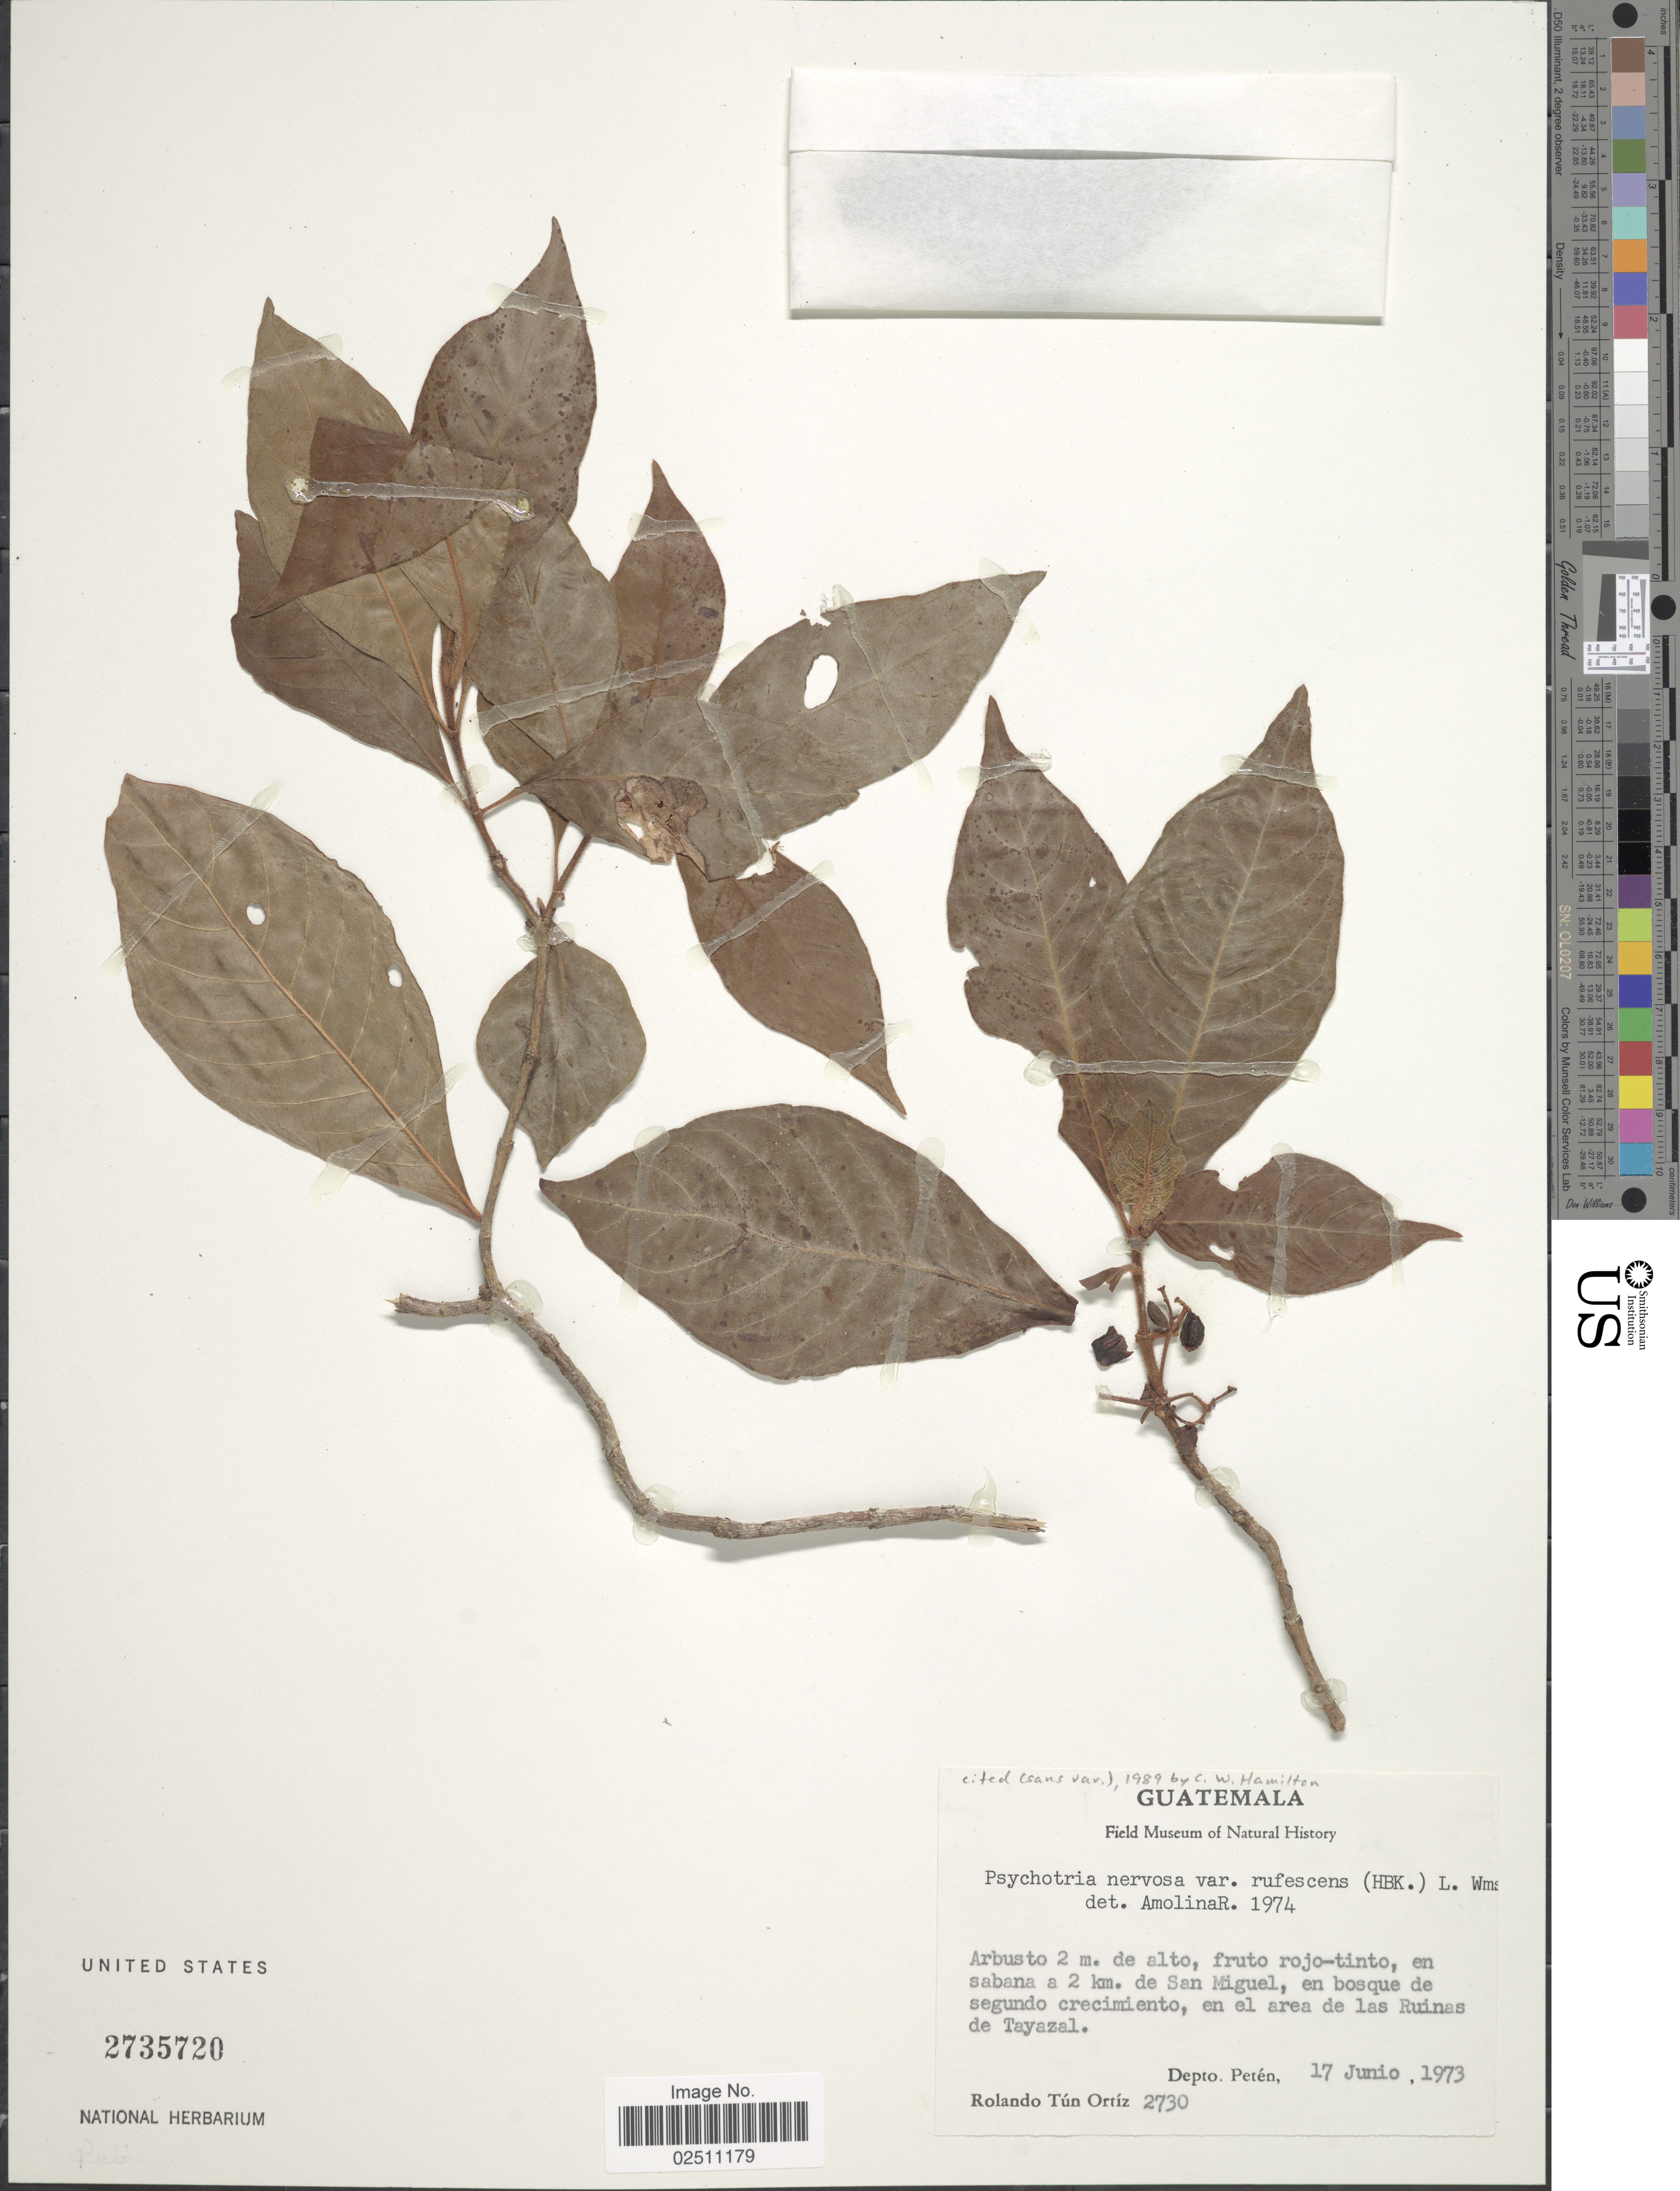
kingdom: Plantae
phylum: Tracheophyta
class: Magnoliopsida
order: Gentianales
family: Rubiaceae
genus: Psychotria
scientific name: Psychotria nervosa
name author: Sw.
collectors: R. T. Ortíz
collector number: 2730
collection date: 1973-06-17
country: Guatemala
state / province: El Petén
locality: Depto. Peten, en sabana a 2km. de San Miguel, en bosque de segundo crecimiento, en el area de las Ruinas de Tayazal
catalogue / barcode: US 2735720